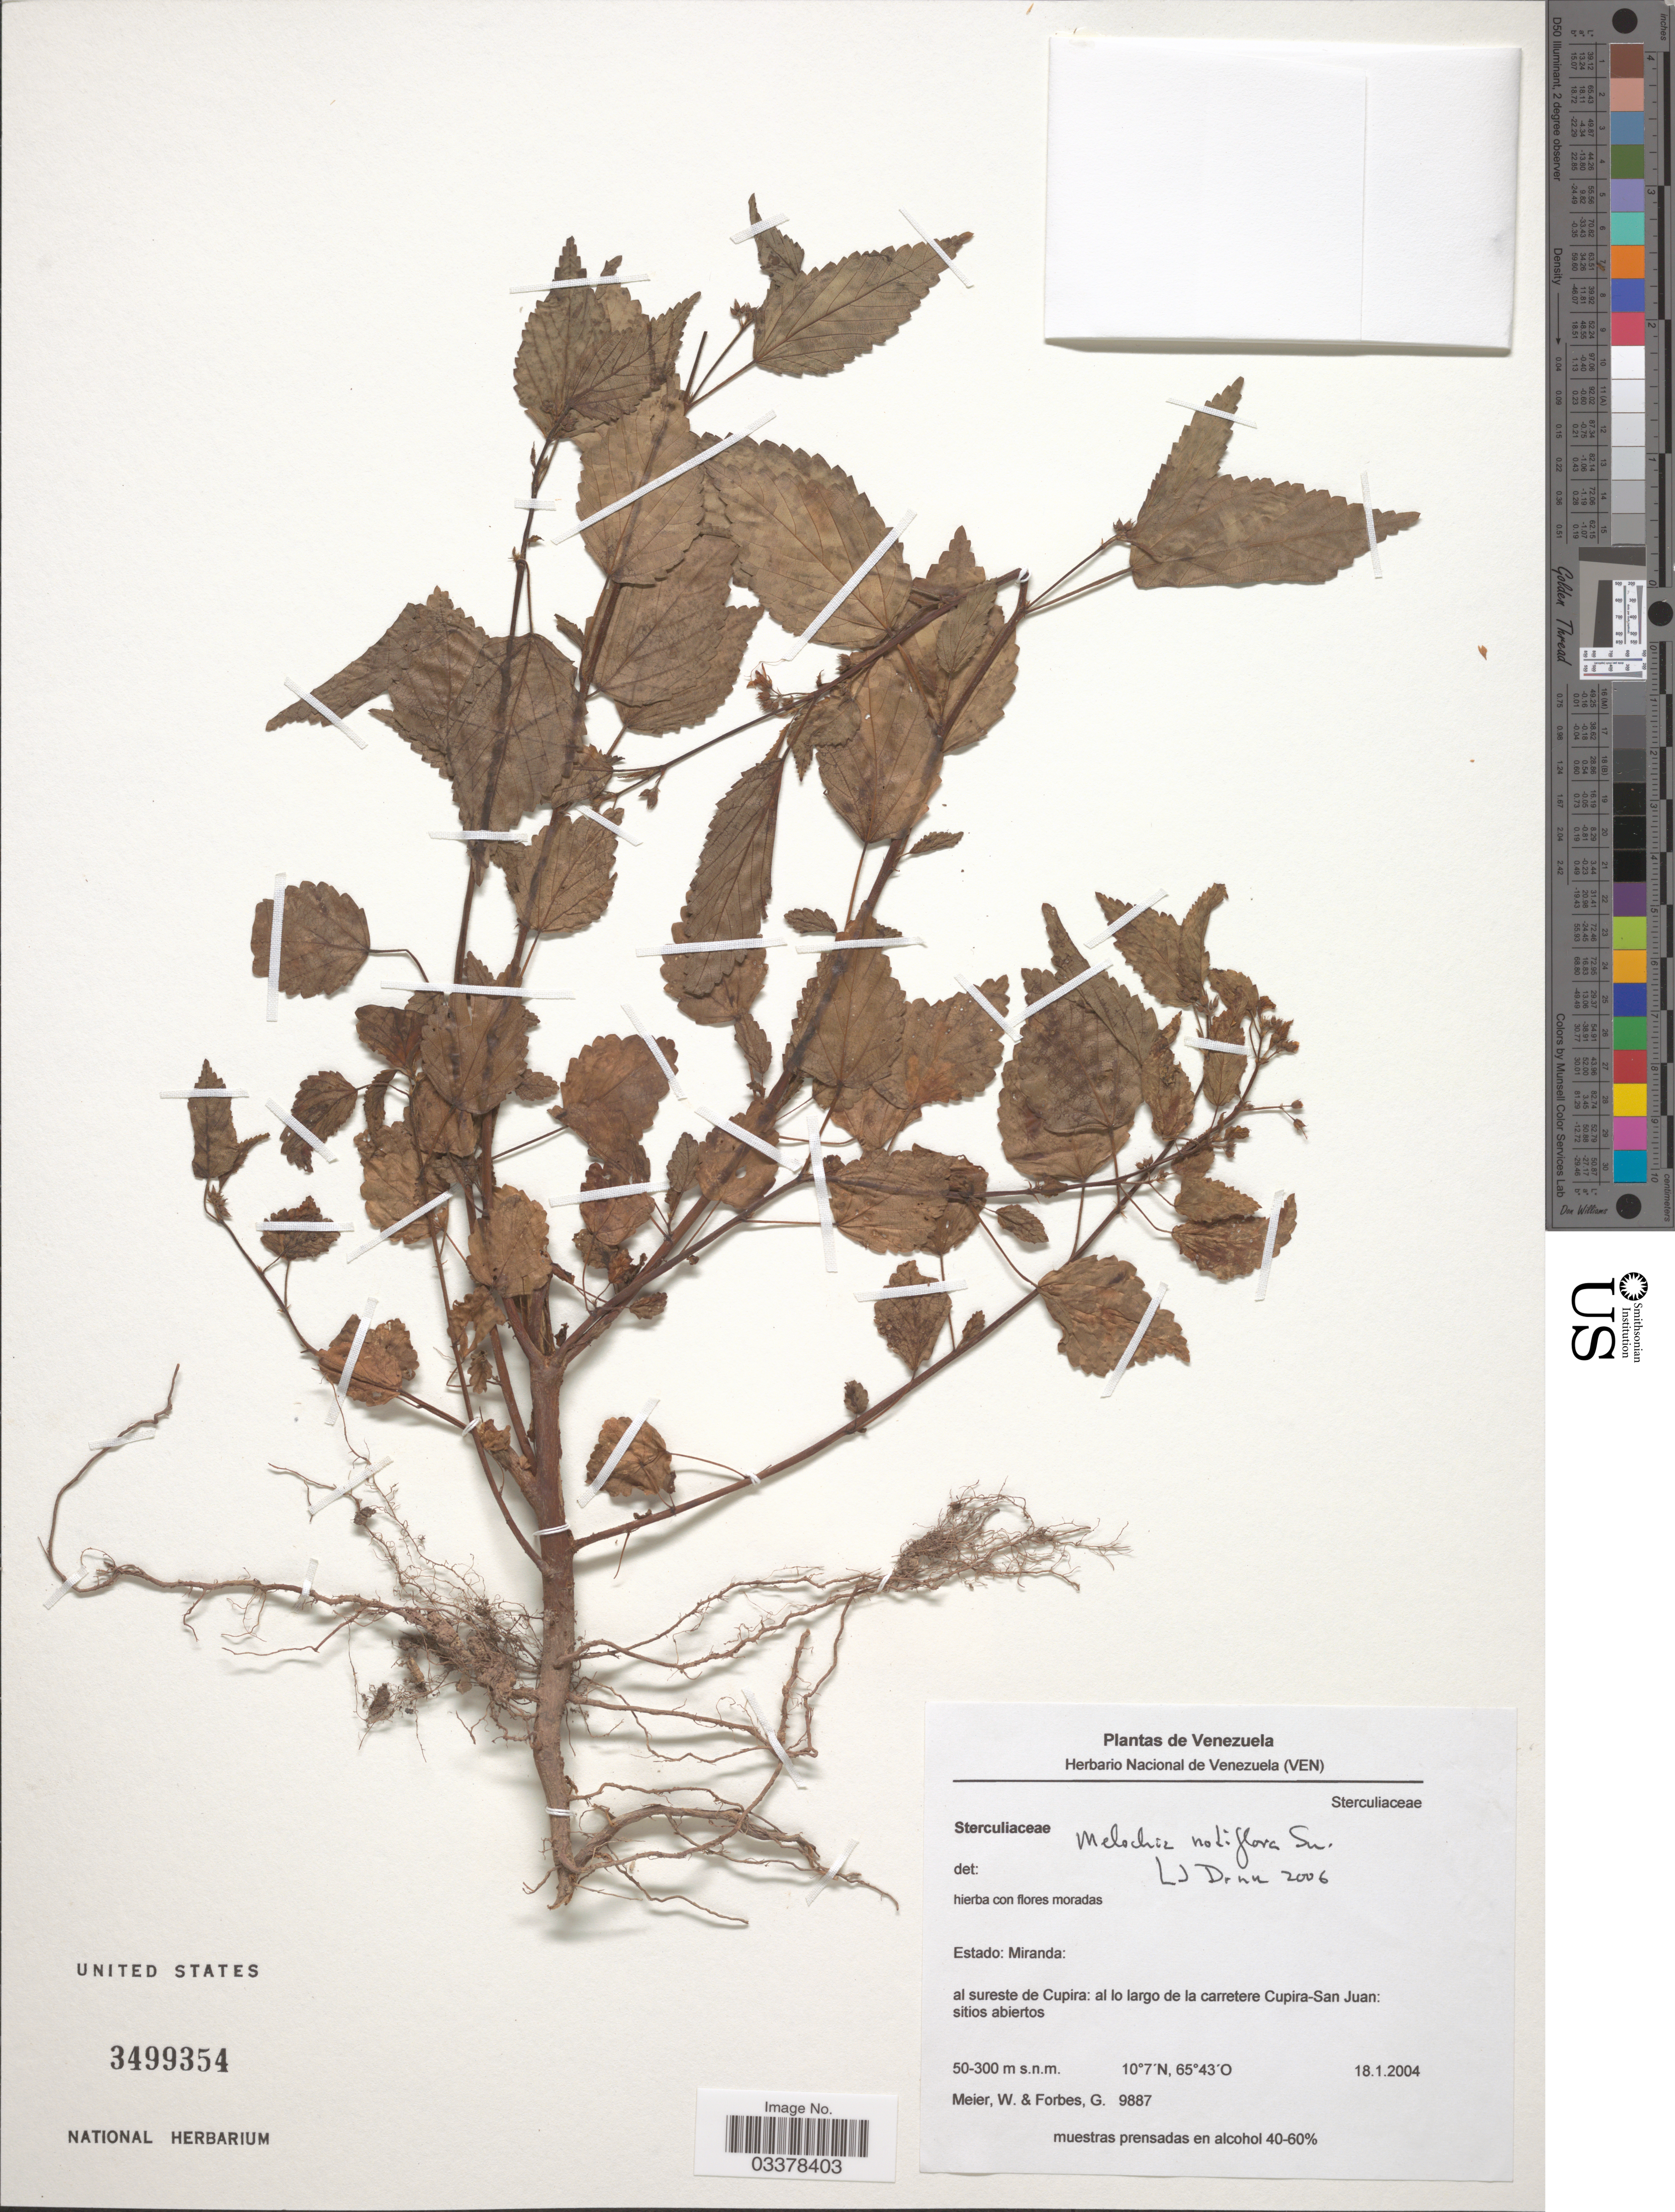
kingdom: Plantae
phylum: Tracheophyta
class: Magnoliopsida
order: Malvales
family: Malvaceae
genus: Melochia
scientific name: Melochia nodiflora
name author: Sw.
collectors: W. Meier & G. Forbes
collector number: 9887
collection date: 2004-01-18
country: Venezuela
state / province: Miranda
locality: Al sureste de Cupira: al lo largo de la carretera Cupira-San Juan: sitios abiertos.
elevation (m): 50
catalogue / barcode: US 3499354